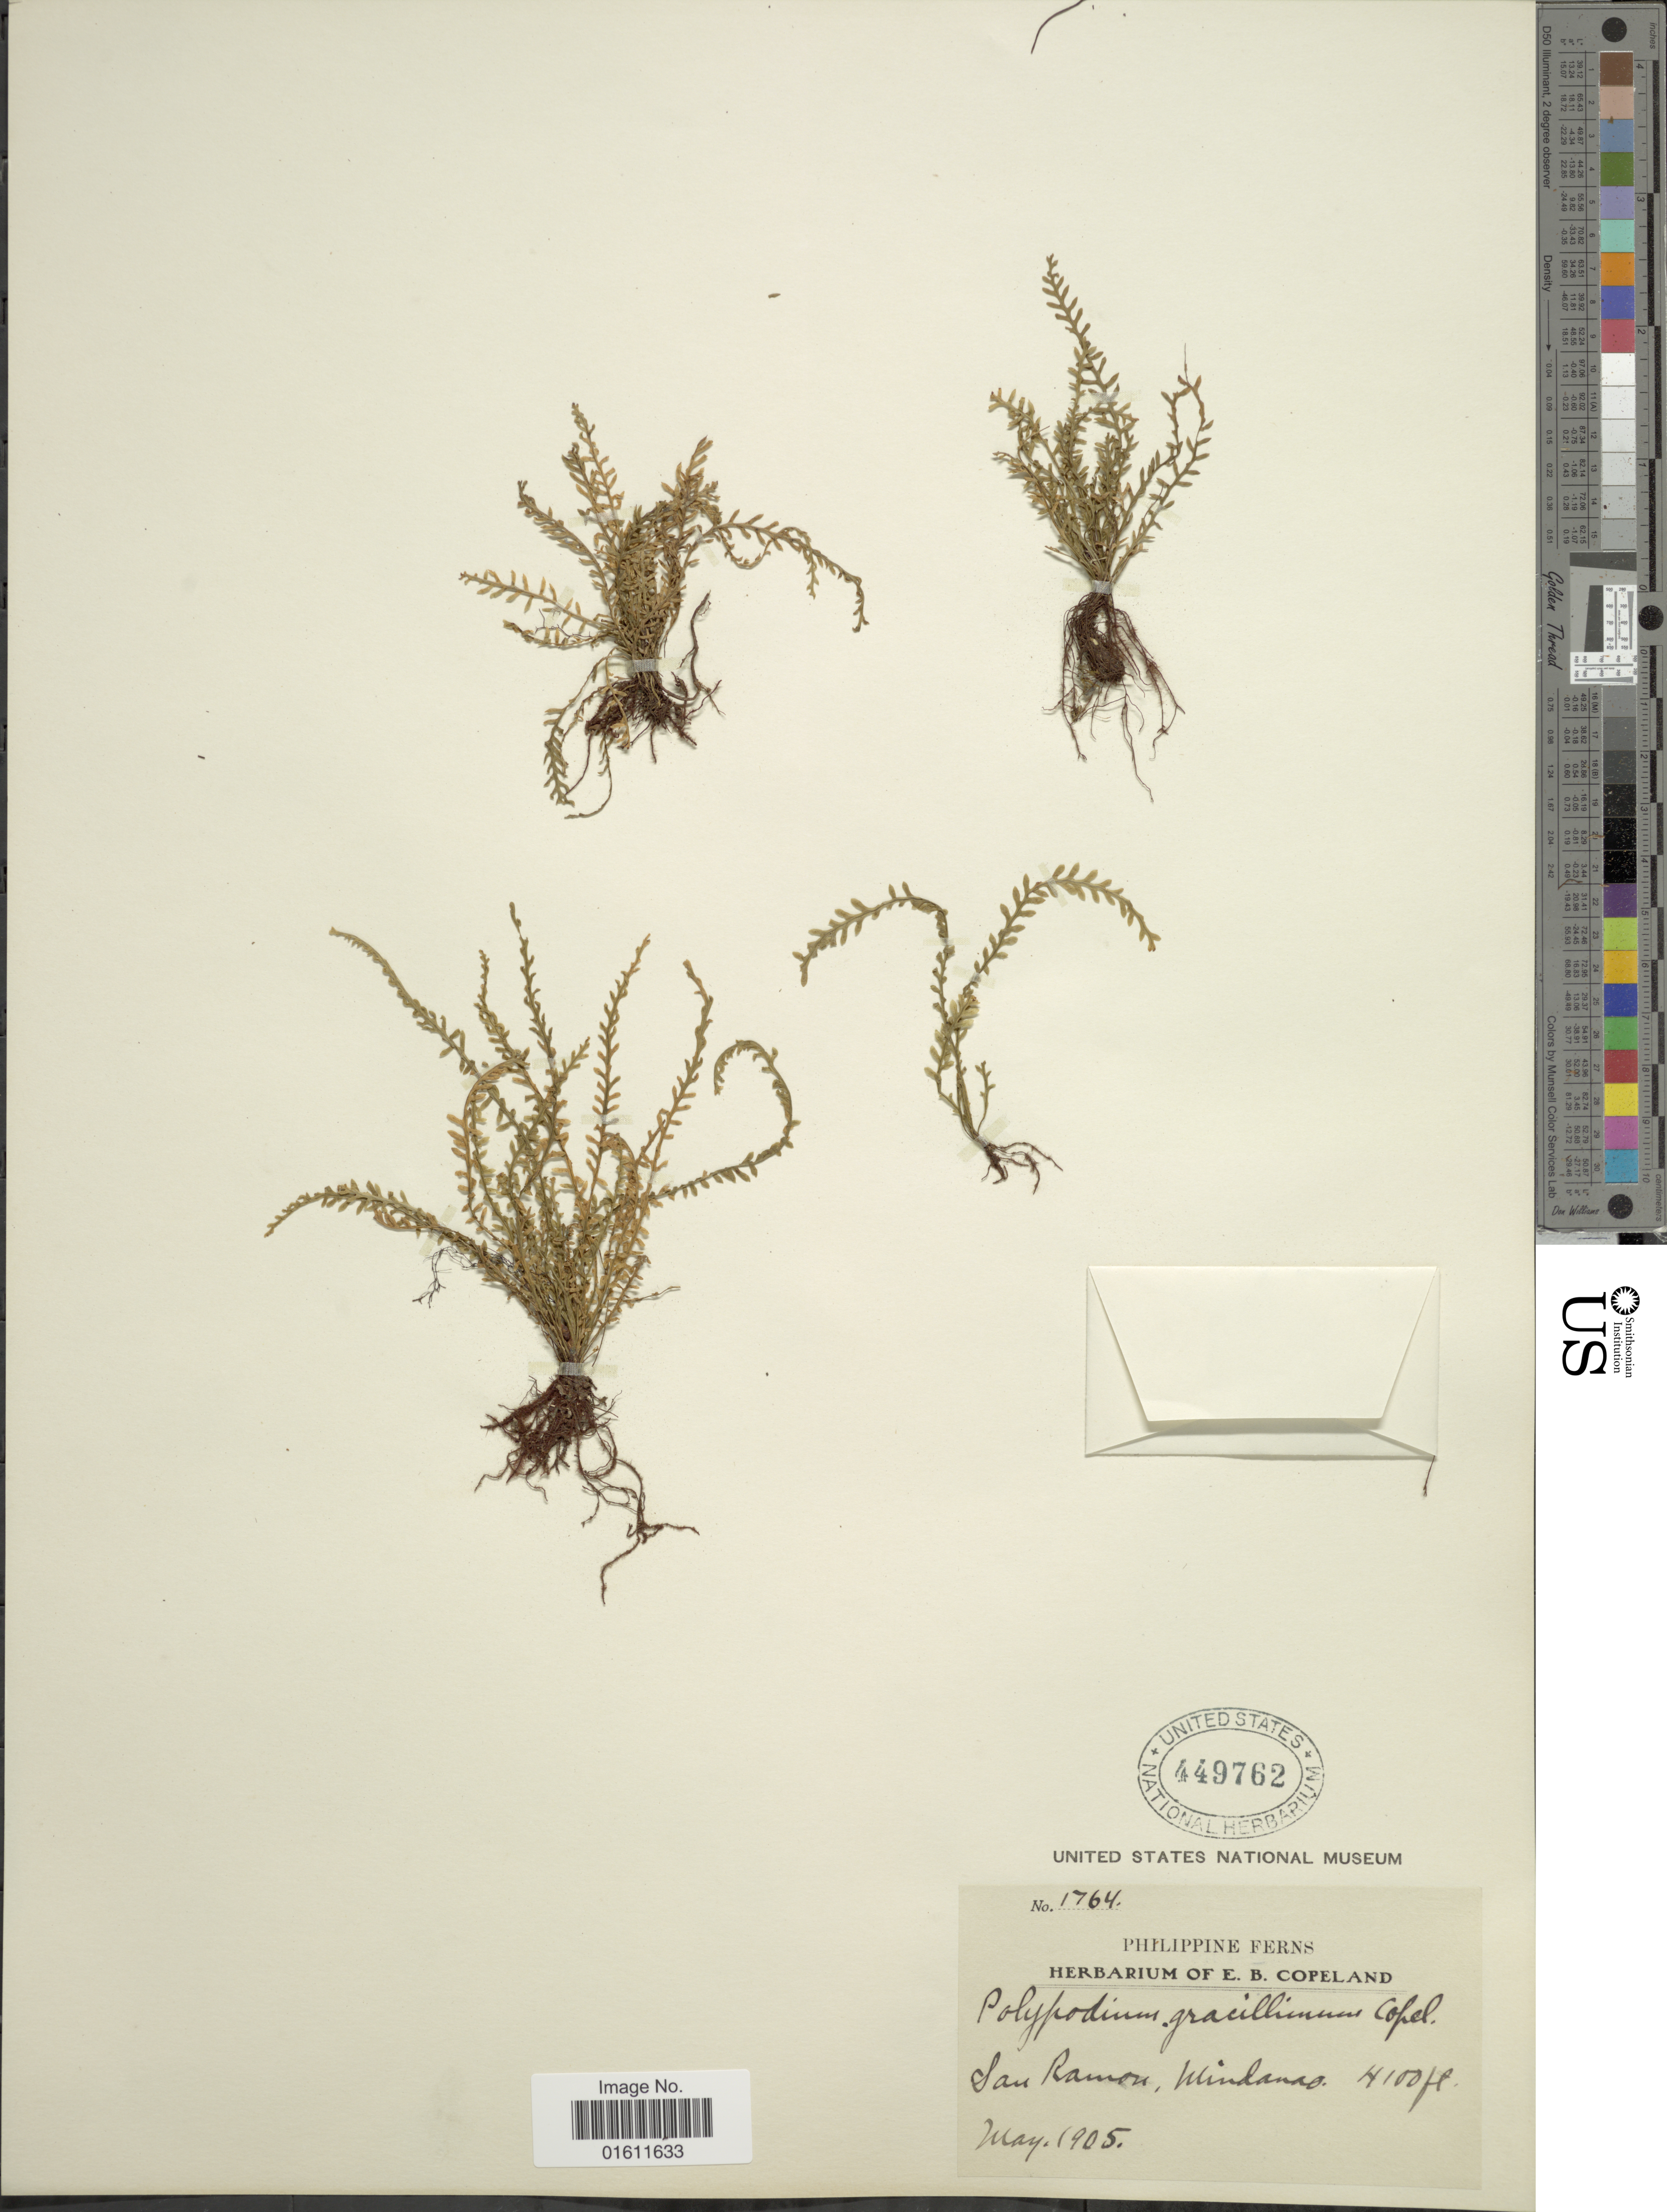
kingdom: Plantae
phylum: Tracheophyta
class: Polypodiopsida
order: Polypodiales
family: Polypodiaceae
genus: Prosaptia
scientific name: Prosaptia cucullatus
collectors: ex herb. E. B. Copeland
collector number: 1764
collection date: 1905-05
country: Philippines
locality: San Ramon, Mindanao.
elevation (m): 1250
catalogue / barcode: US 449762